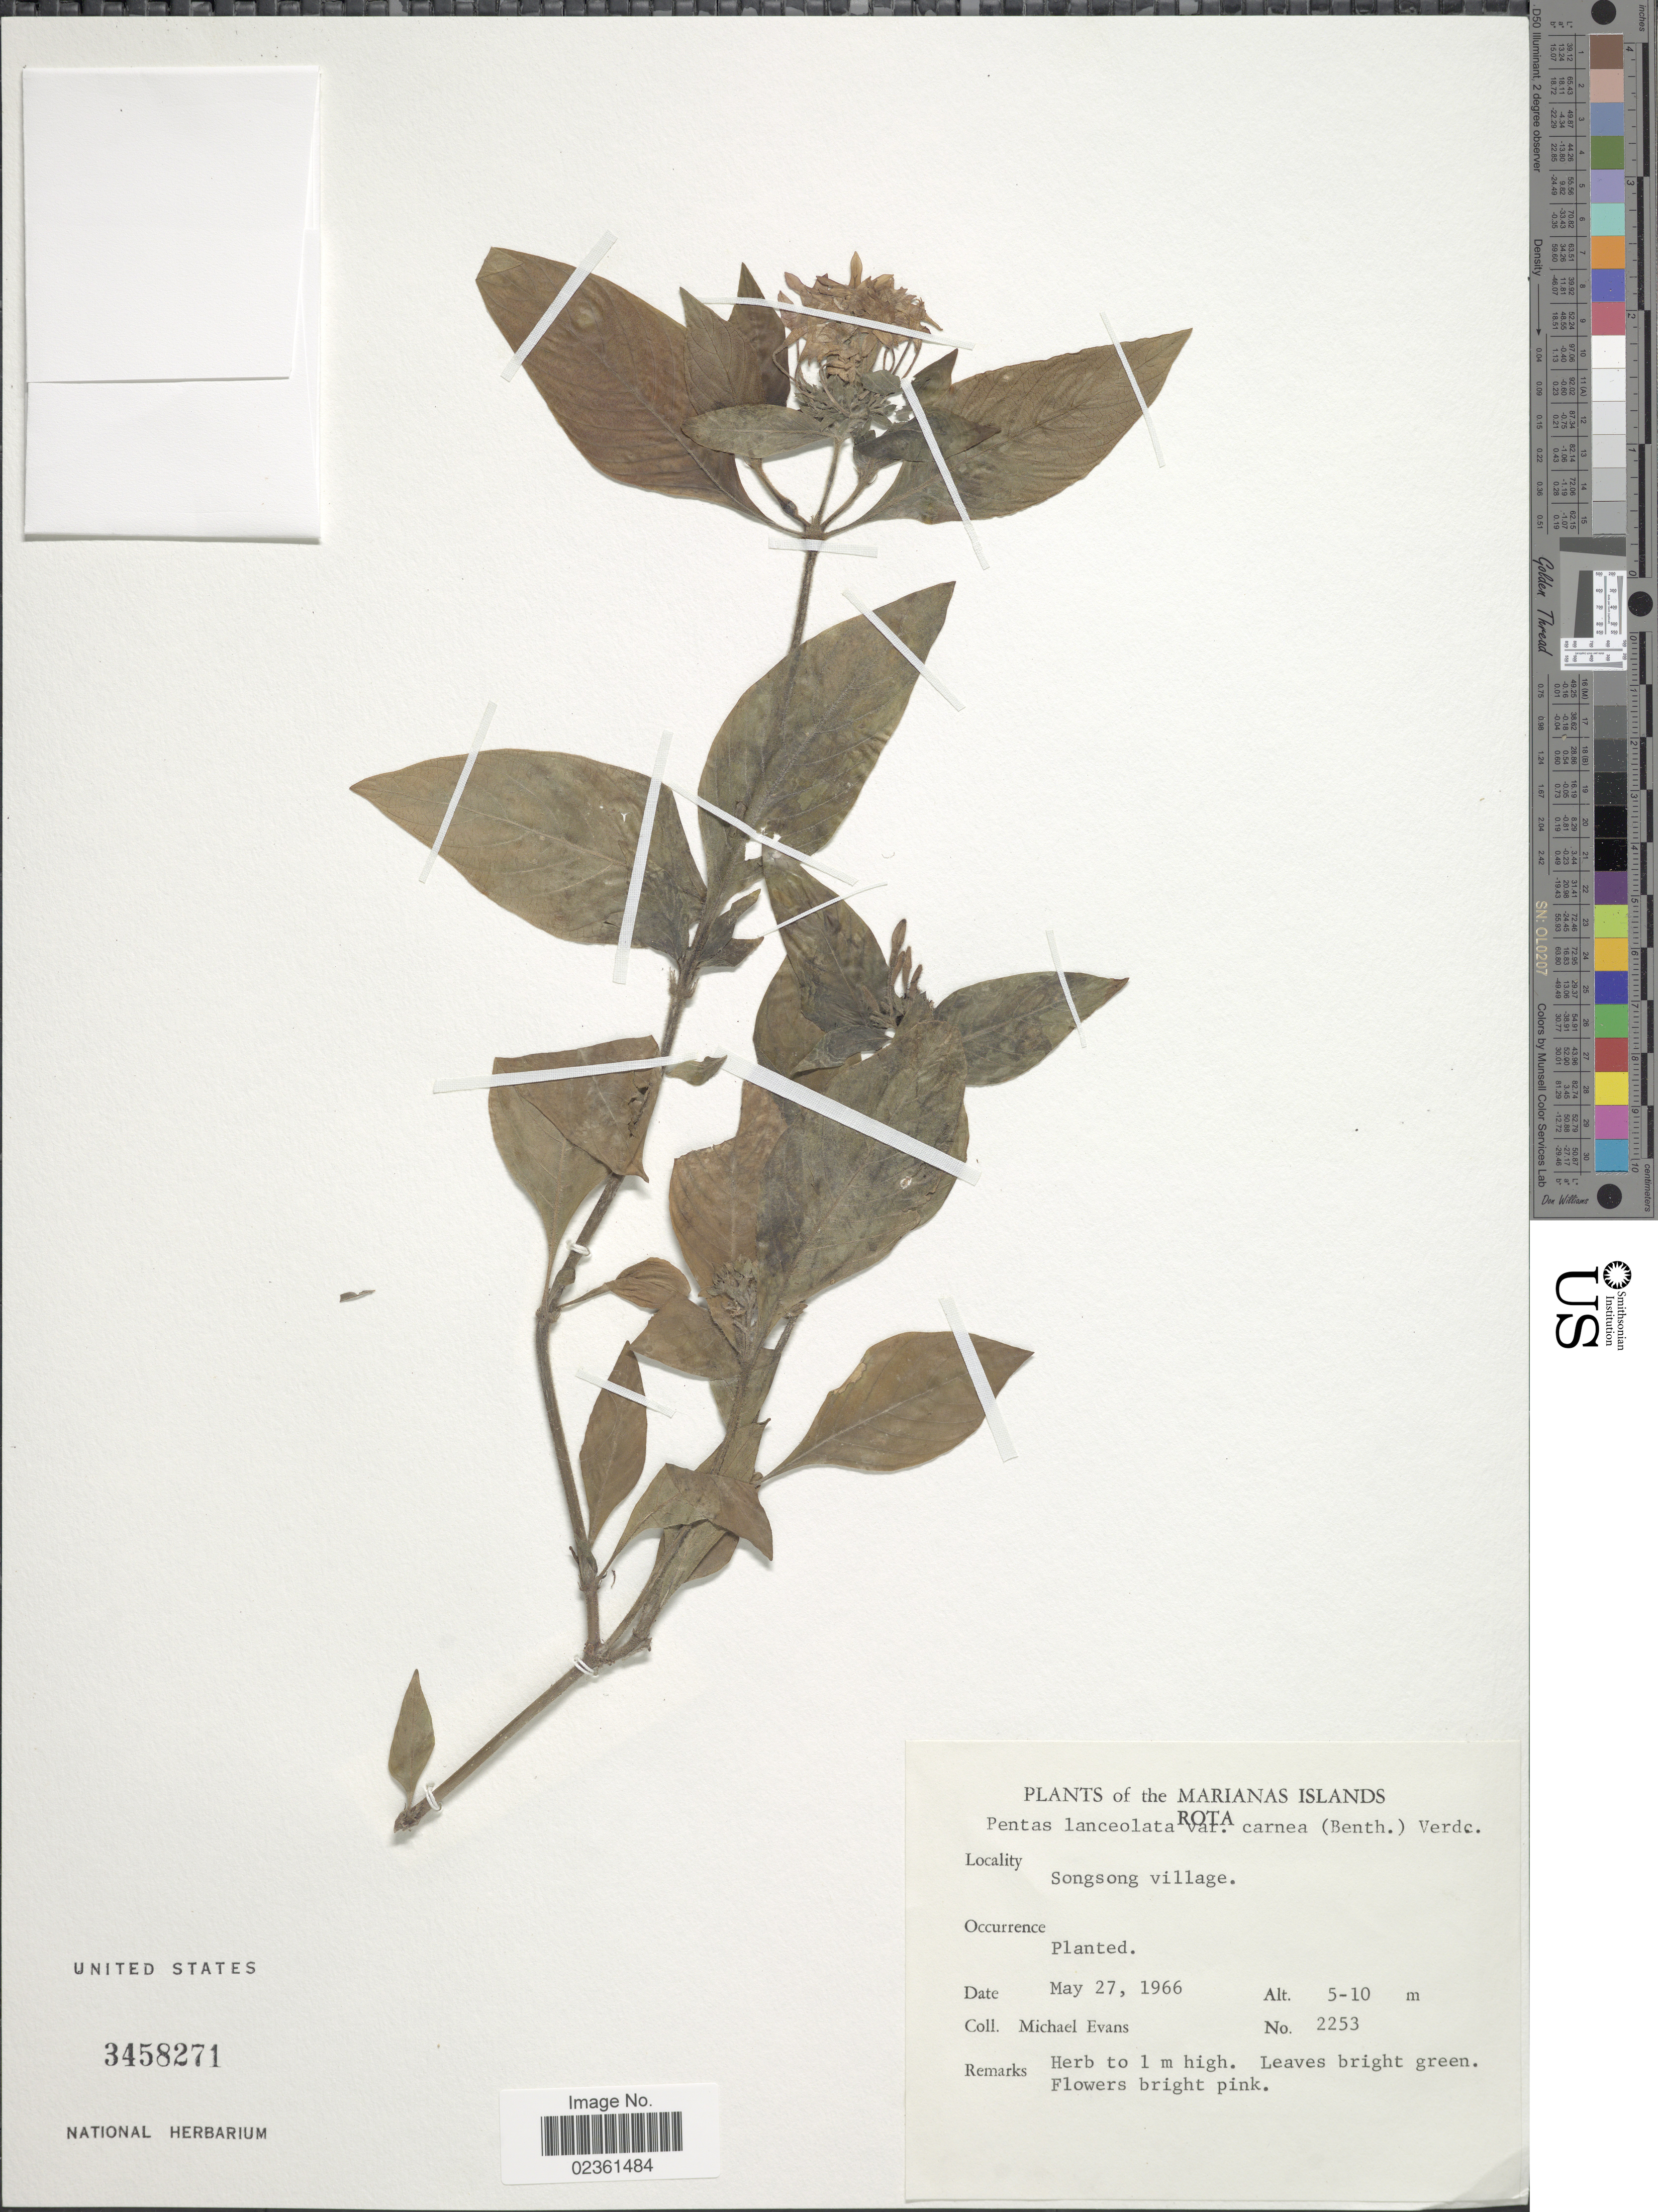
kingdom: Plantae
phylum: Tracheophyta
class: Magnoliopsida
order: Gentianales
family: Rubiaceae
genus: Pentas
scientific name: Pentas lanceolata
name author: (Forssk.) Deflers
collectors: M. Evans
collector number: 2253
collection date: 1966-05-27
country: Northern Mariana Islands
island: Rota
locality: Songsong village, planted, Rota.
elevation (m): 5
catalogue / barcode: US 3458271